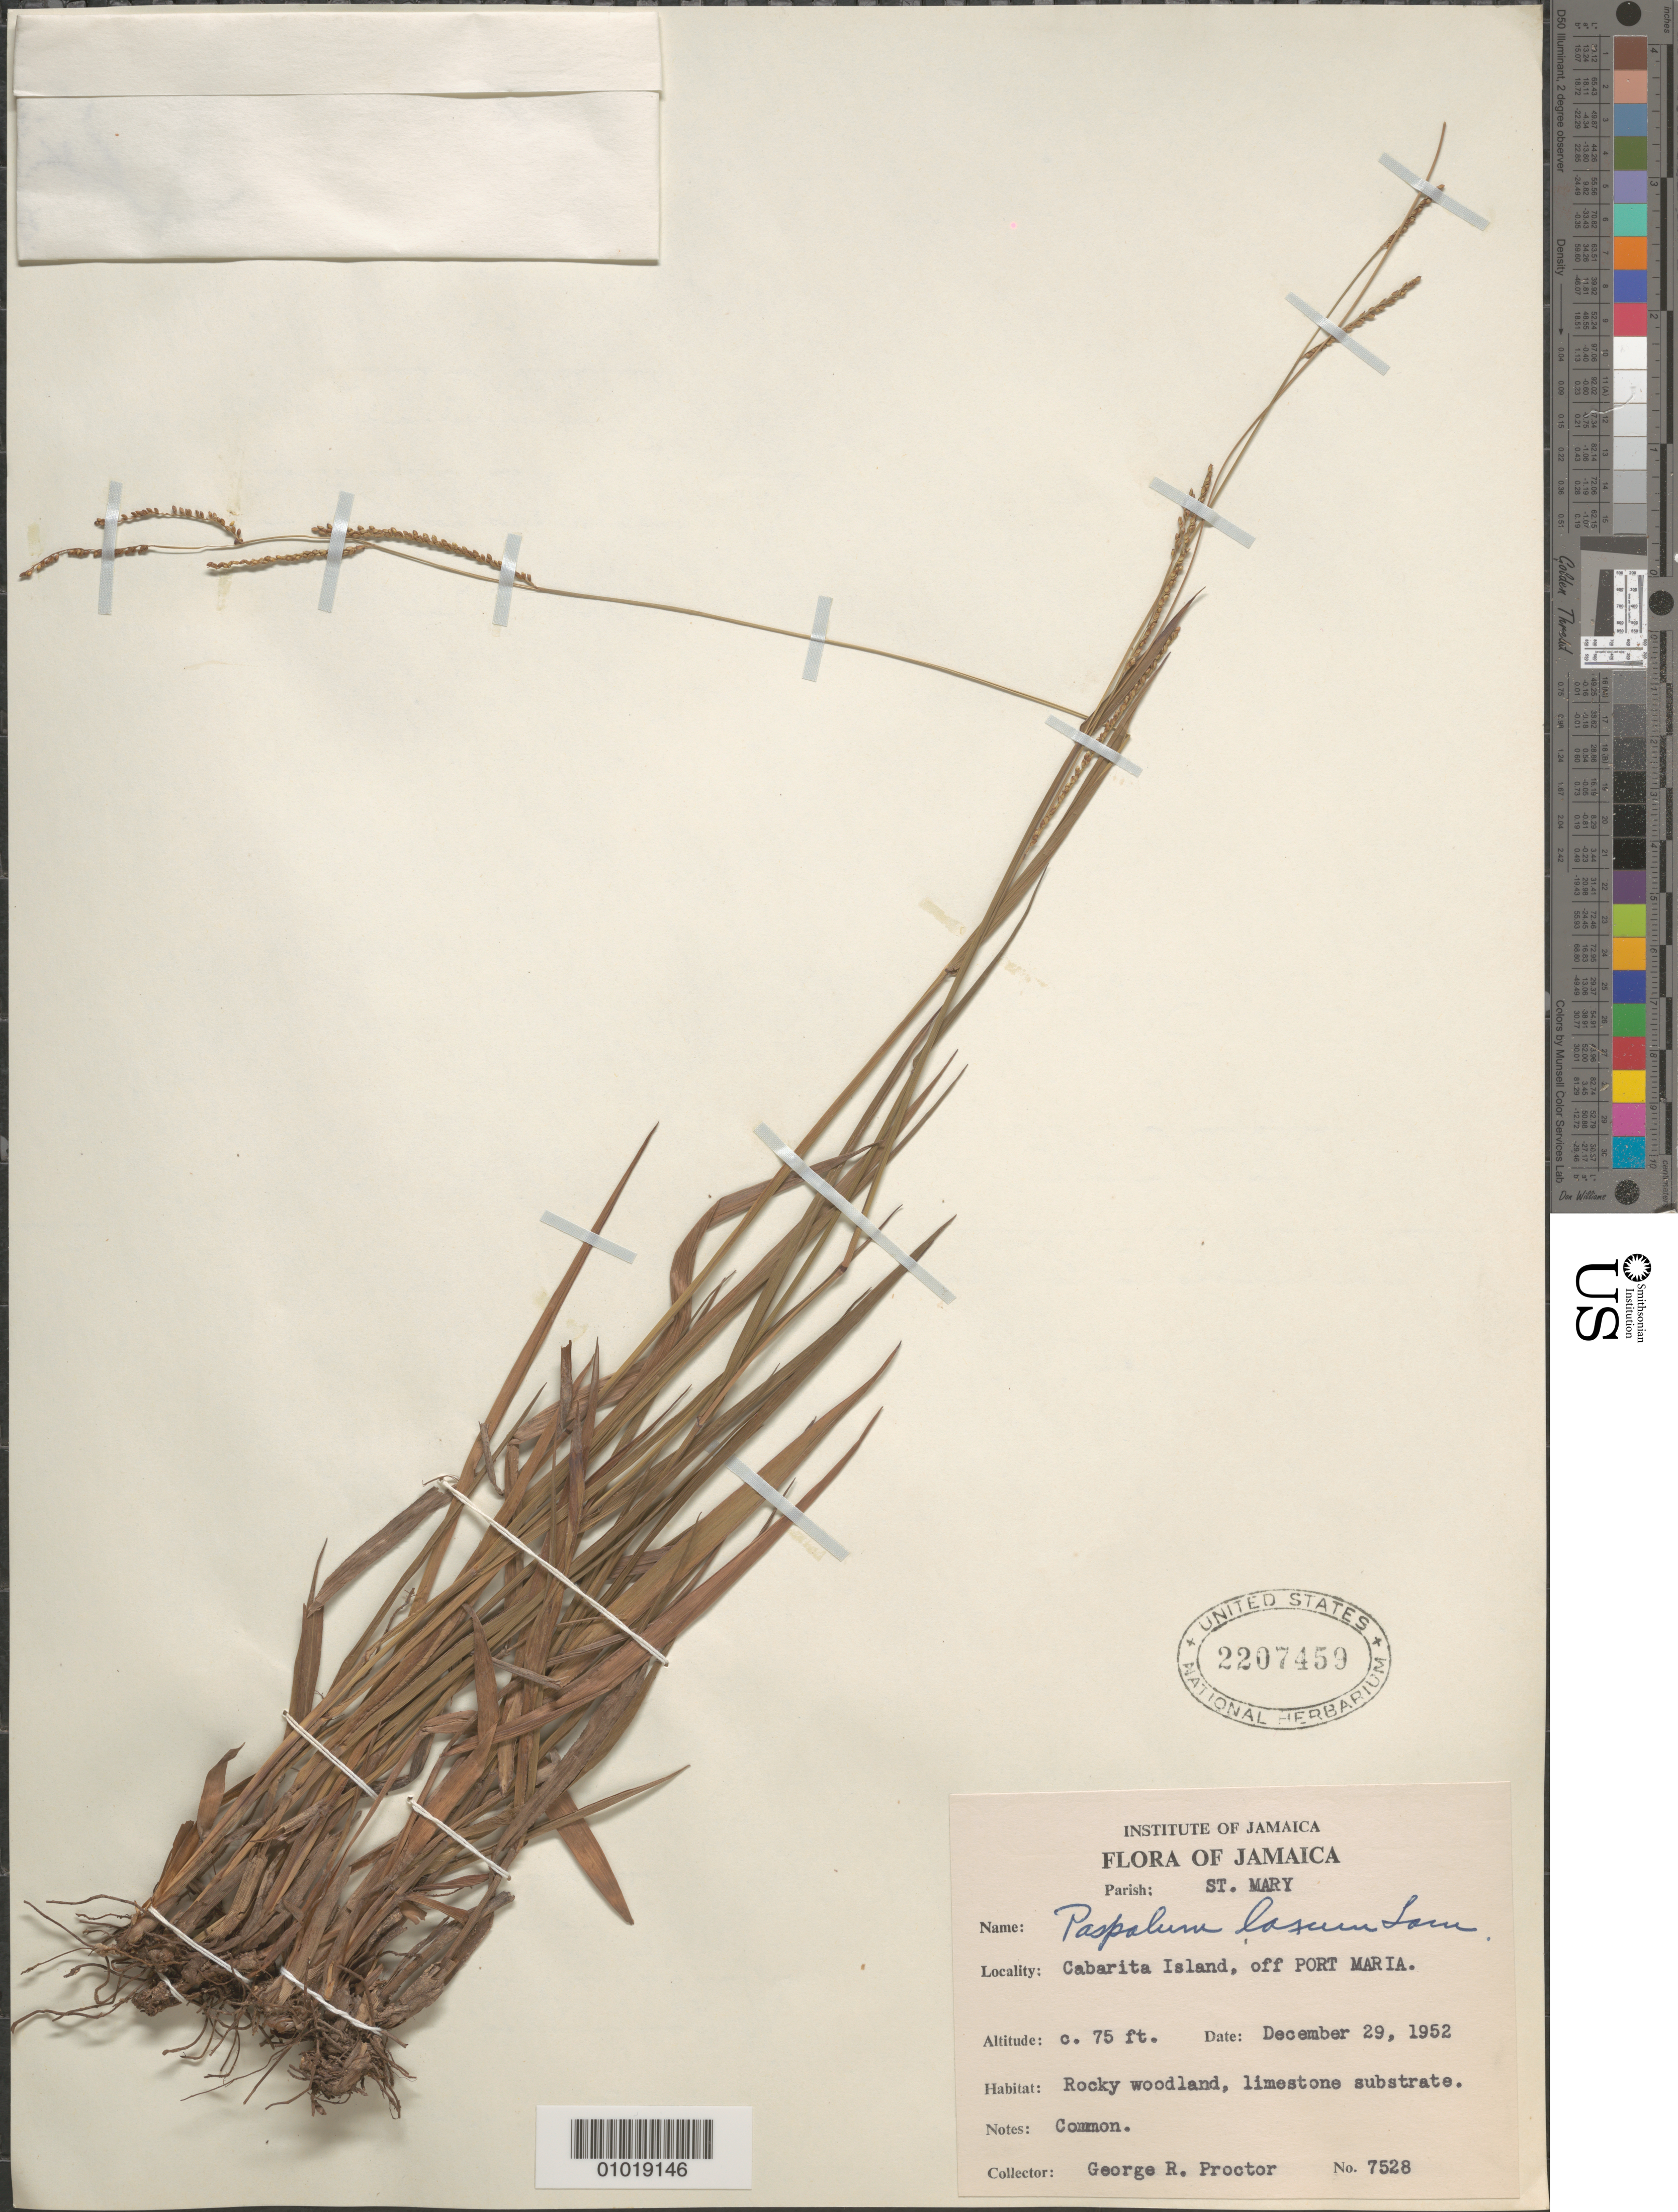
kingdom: Plantae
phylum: Tracheophyta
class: Liliopsida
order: Poales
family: Poaceae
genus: Paspalum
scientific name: Paspalum laxum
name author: Lam.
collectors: G. R. Proctor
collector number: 7528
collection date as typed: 29 Dec 1952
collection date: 1952-12-29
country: Jamaica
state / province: Saint Mary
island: Jamaica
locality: Cabarita Island, off Port Maria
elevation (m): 23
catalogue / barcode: US 2207459